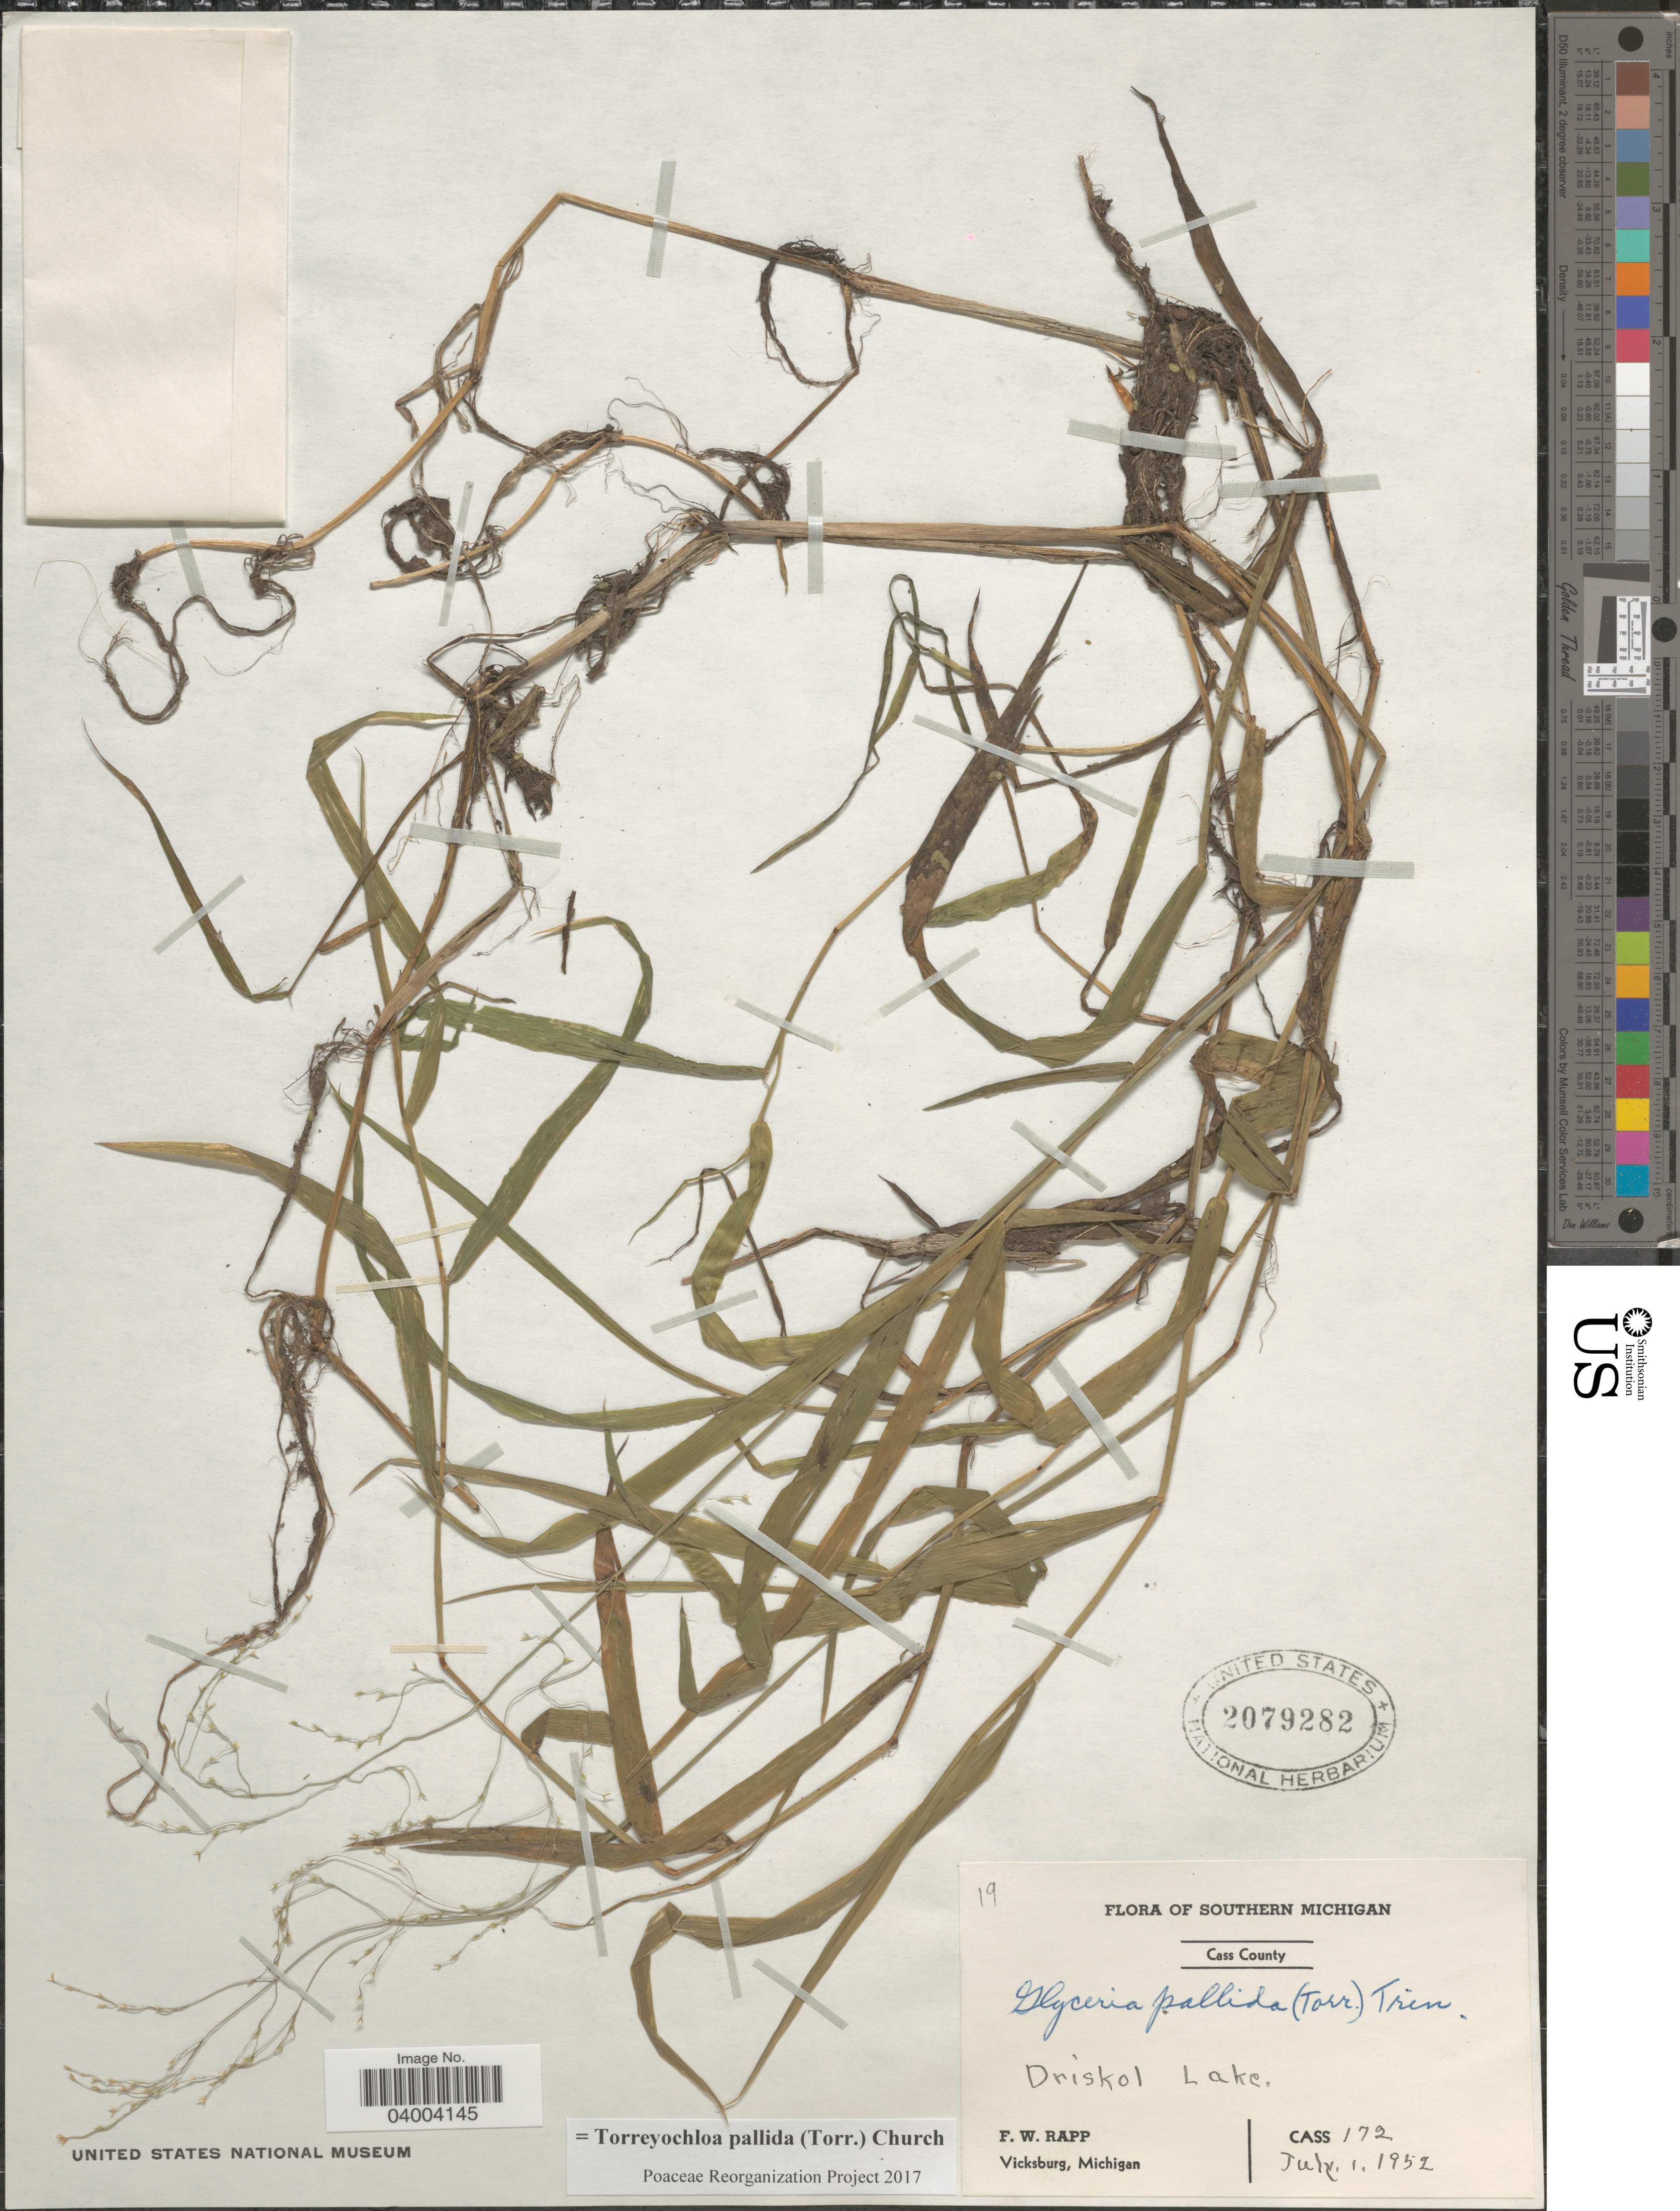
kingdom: Plantae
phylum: Tracheophyta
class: Liliopsida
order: Poales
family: Poaceae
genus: Torreyochloa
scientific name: Torreyochloa pallida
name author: (Torr.) G.L. Church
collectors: F. Rapp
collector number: CASS 172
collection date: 1952-07-01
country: United States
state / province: Michigan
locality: Southern Michigan. Cass County. Driskol Lake.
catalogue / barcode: US 2079282